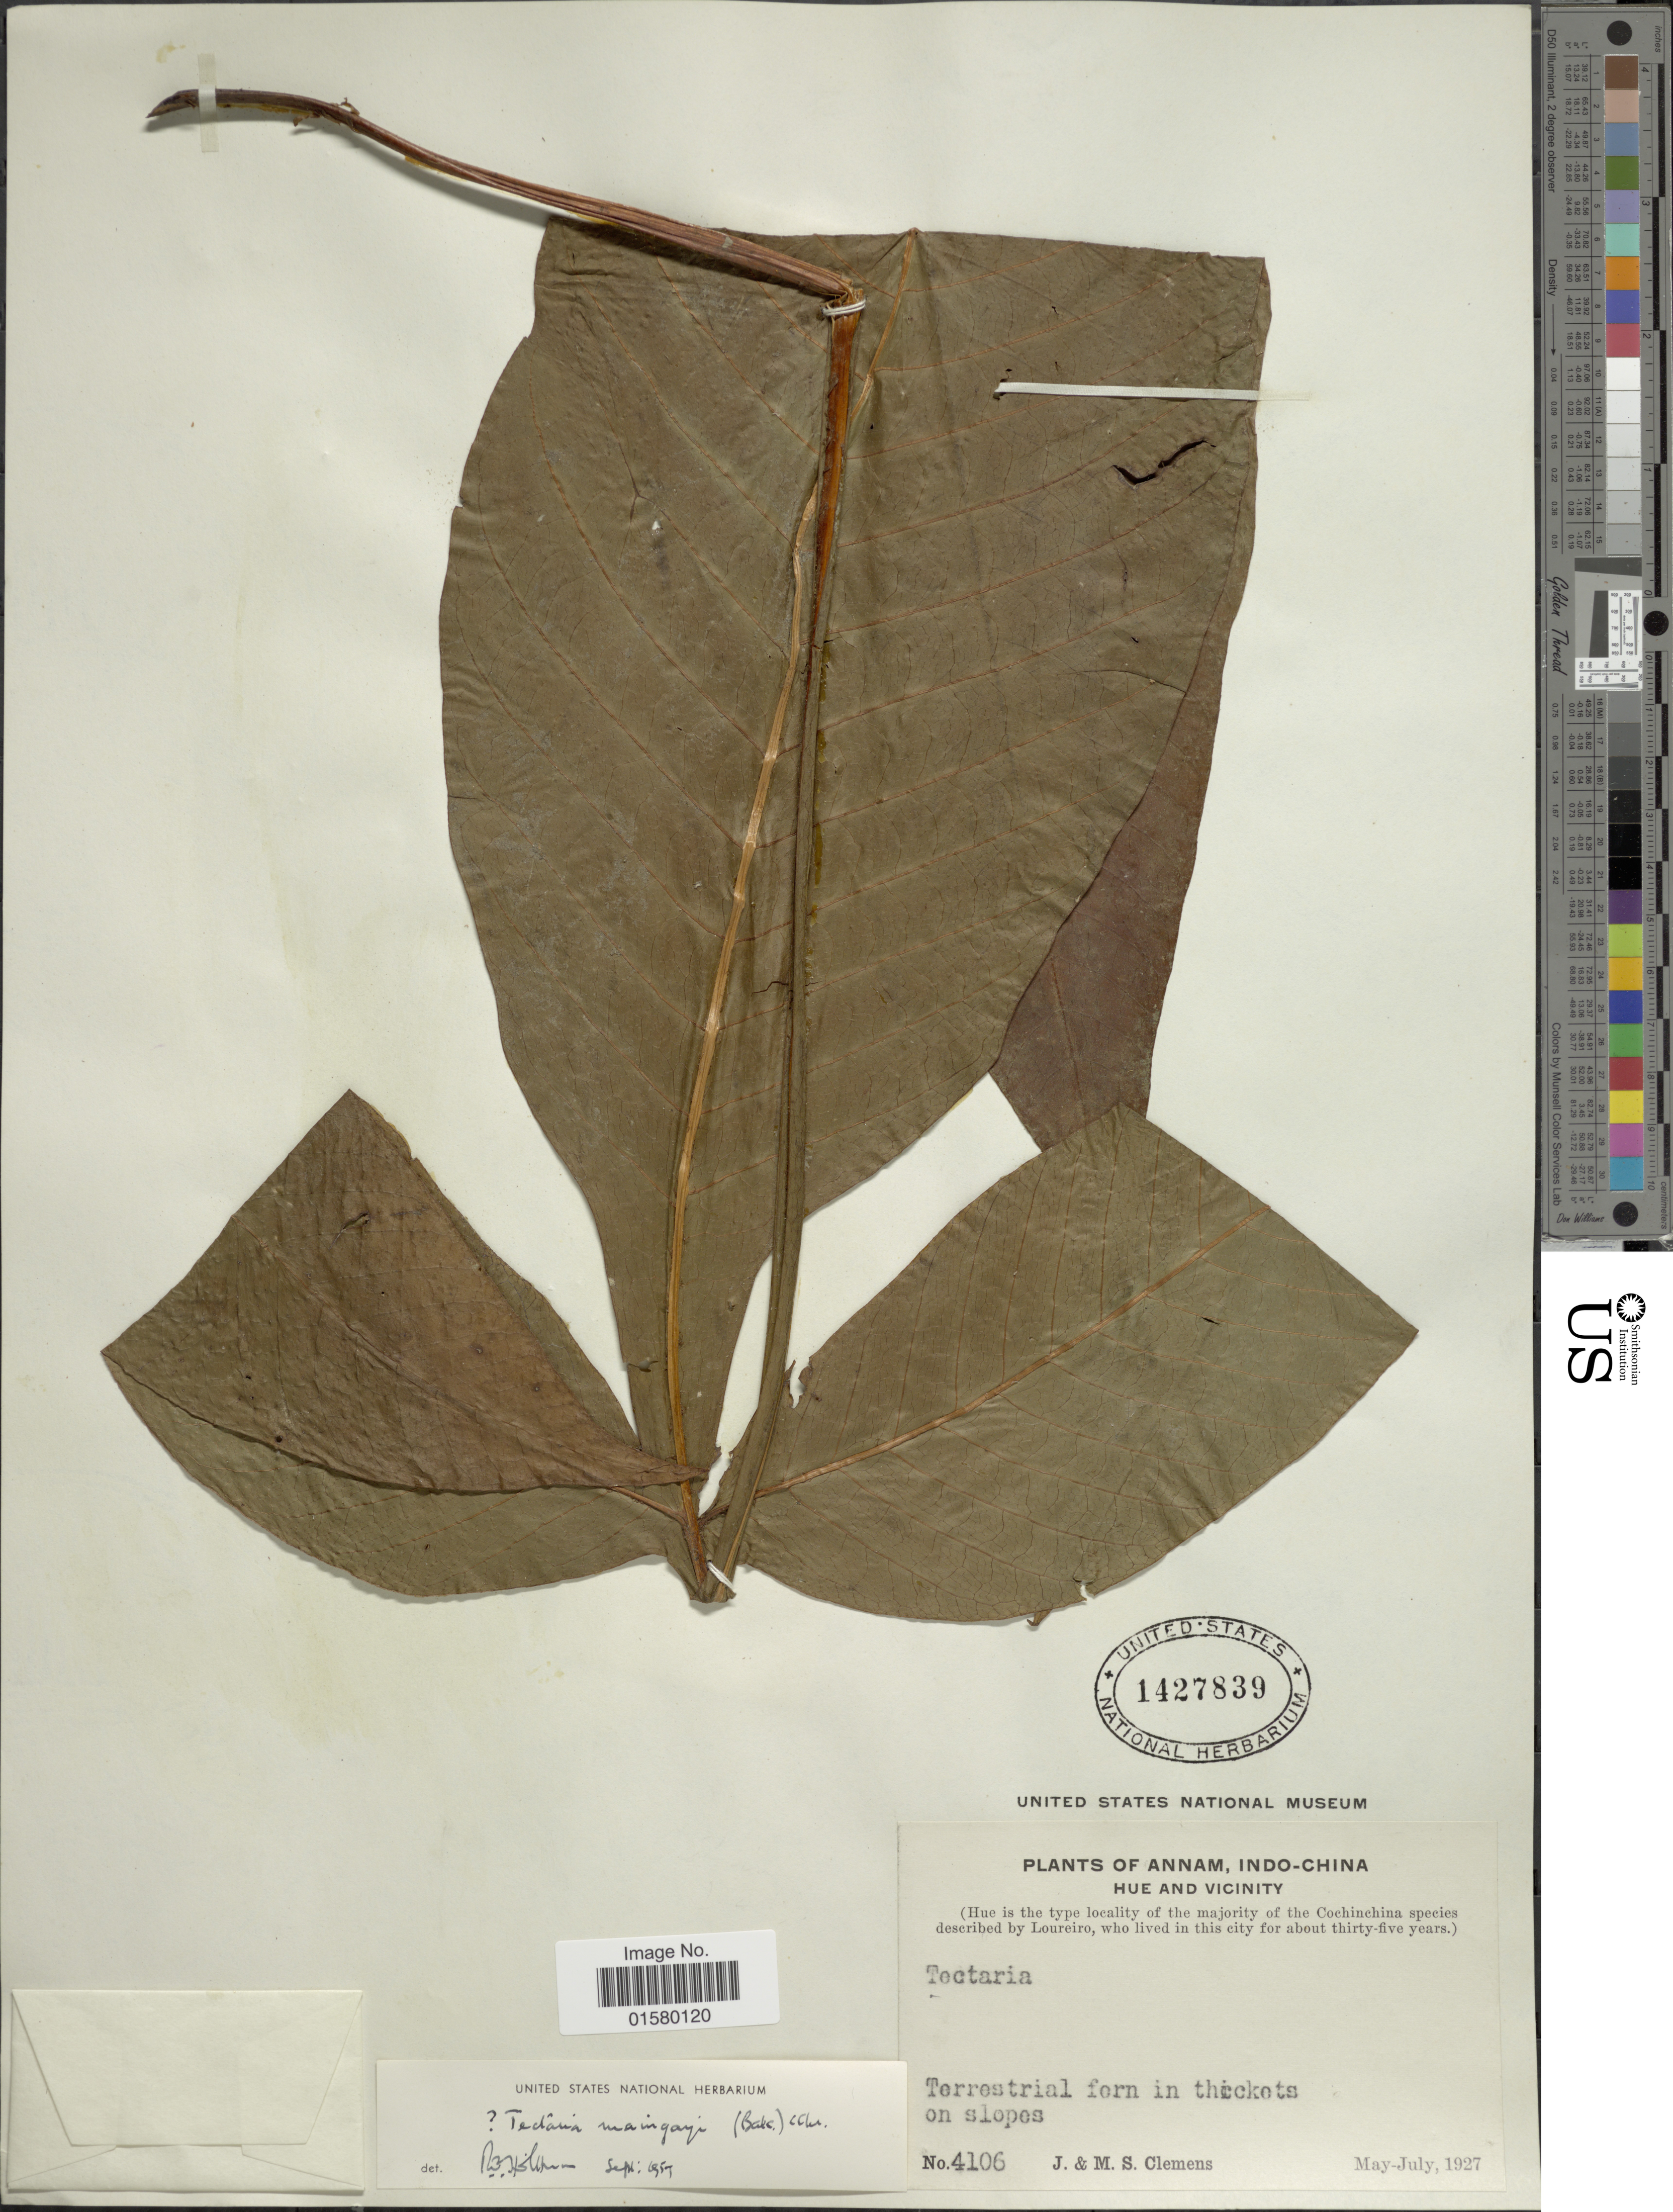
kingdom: Plantae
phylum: Tracheophyta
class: Polypodiopsida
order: Polypodiales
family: Tectariaceae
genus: Tectaria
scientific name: Tectaria decurrens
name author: (Presel.) Copel. in Elmer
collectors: J. Clemens & M. S. Clemens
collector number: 4106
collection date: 1927-05/1927-07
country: Vietnam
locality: Annam, Indo-China, Hue and vicinity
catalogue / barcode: US 1427839